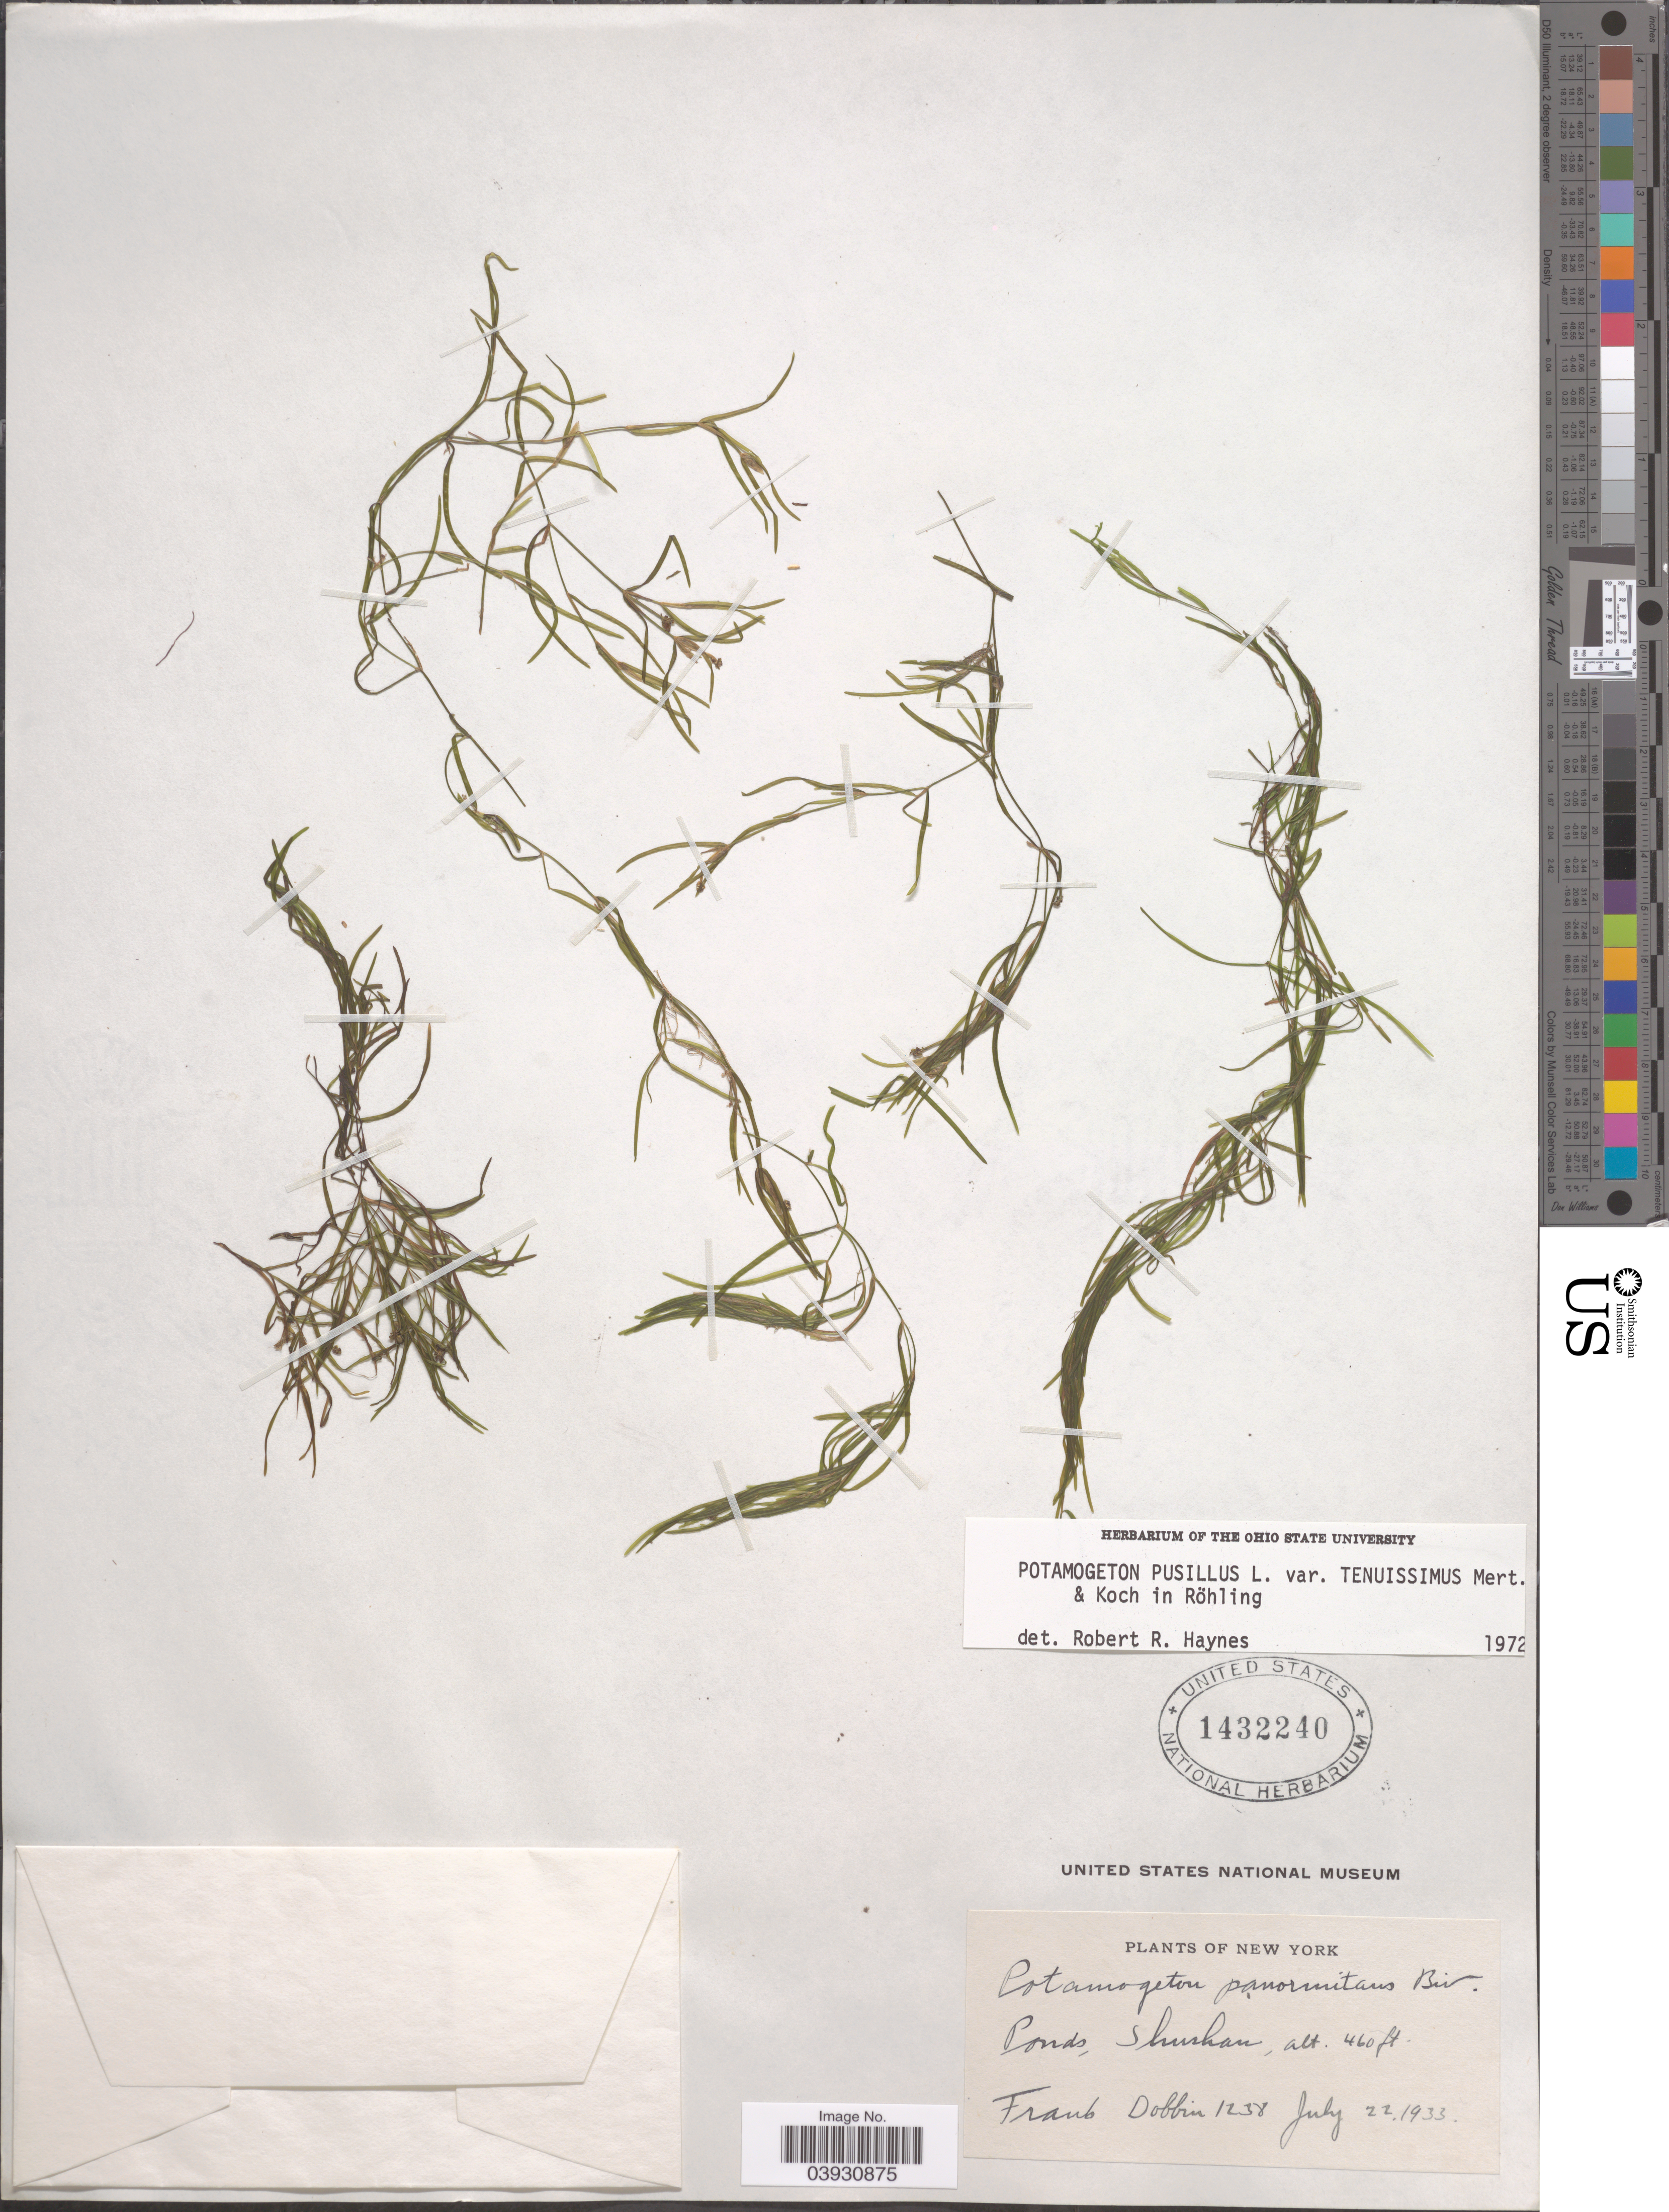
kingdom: Plantae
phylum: Tracheophyta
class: Liliopsida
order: Alismatales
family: Potamogetonaceae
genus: Potamogeton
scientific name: Potamogeton pusillus subsp. tenuissimus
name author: Mert. & W.D.J. Koch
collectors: F. Dobbin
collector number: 1238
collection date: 1933-07-22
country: United States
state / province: New York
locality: Ponds, Shushan.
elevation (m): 140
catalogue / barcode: US 1432240